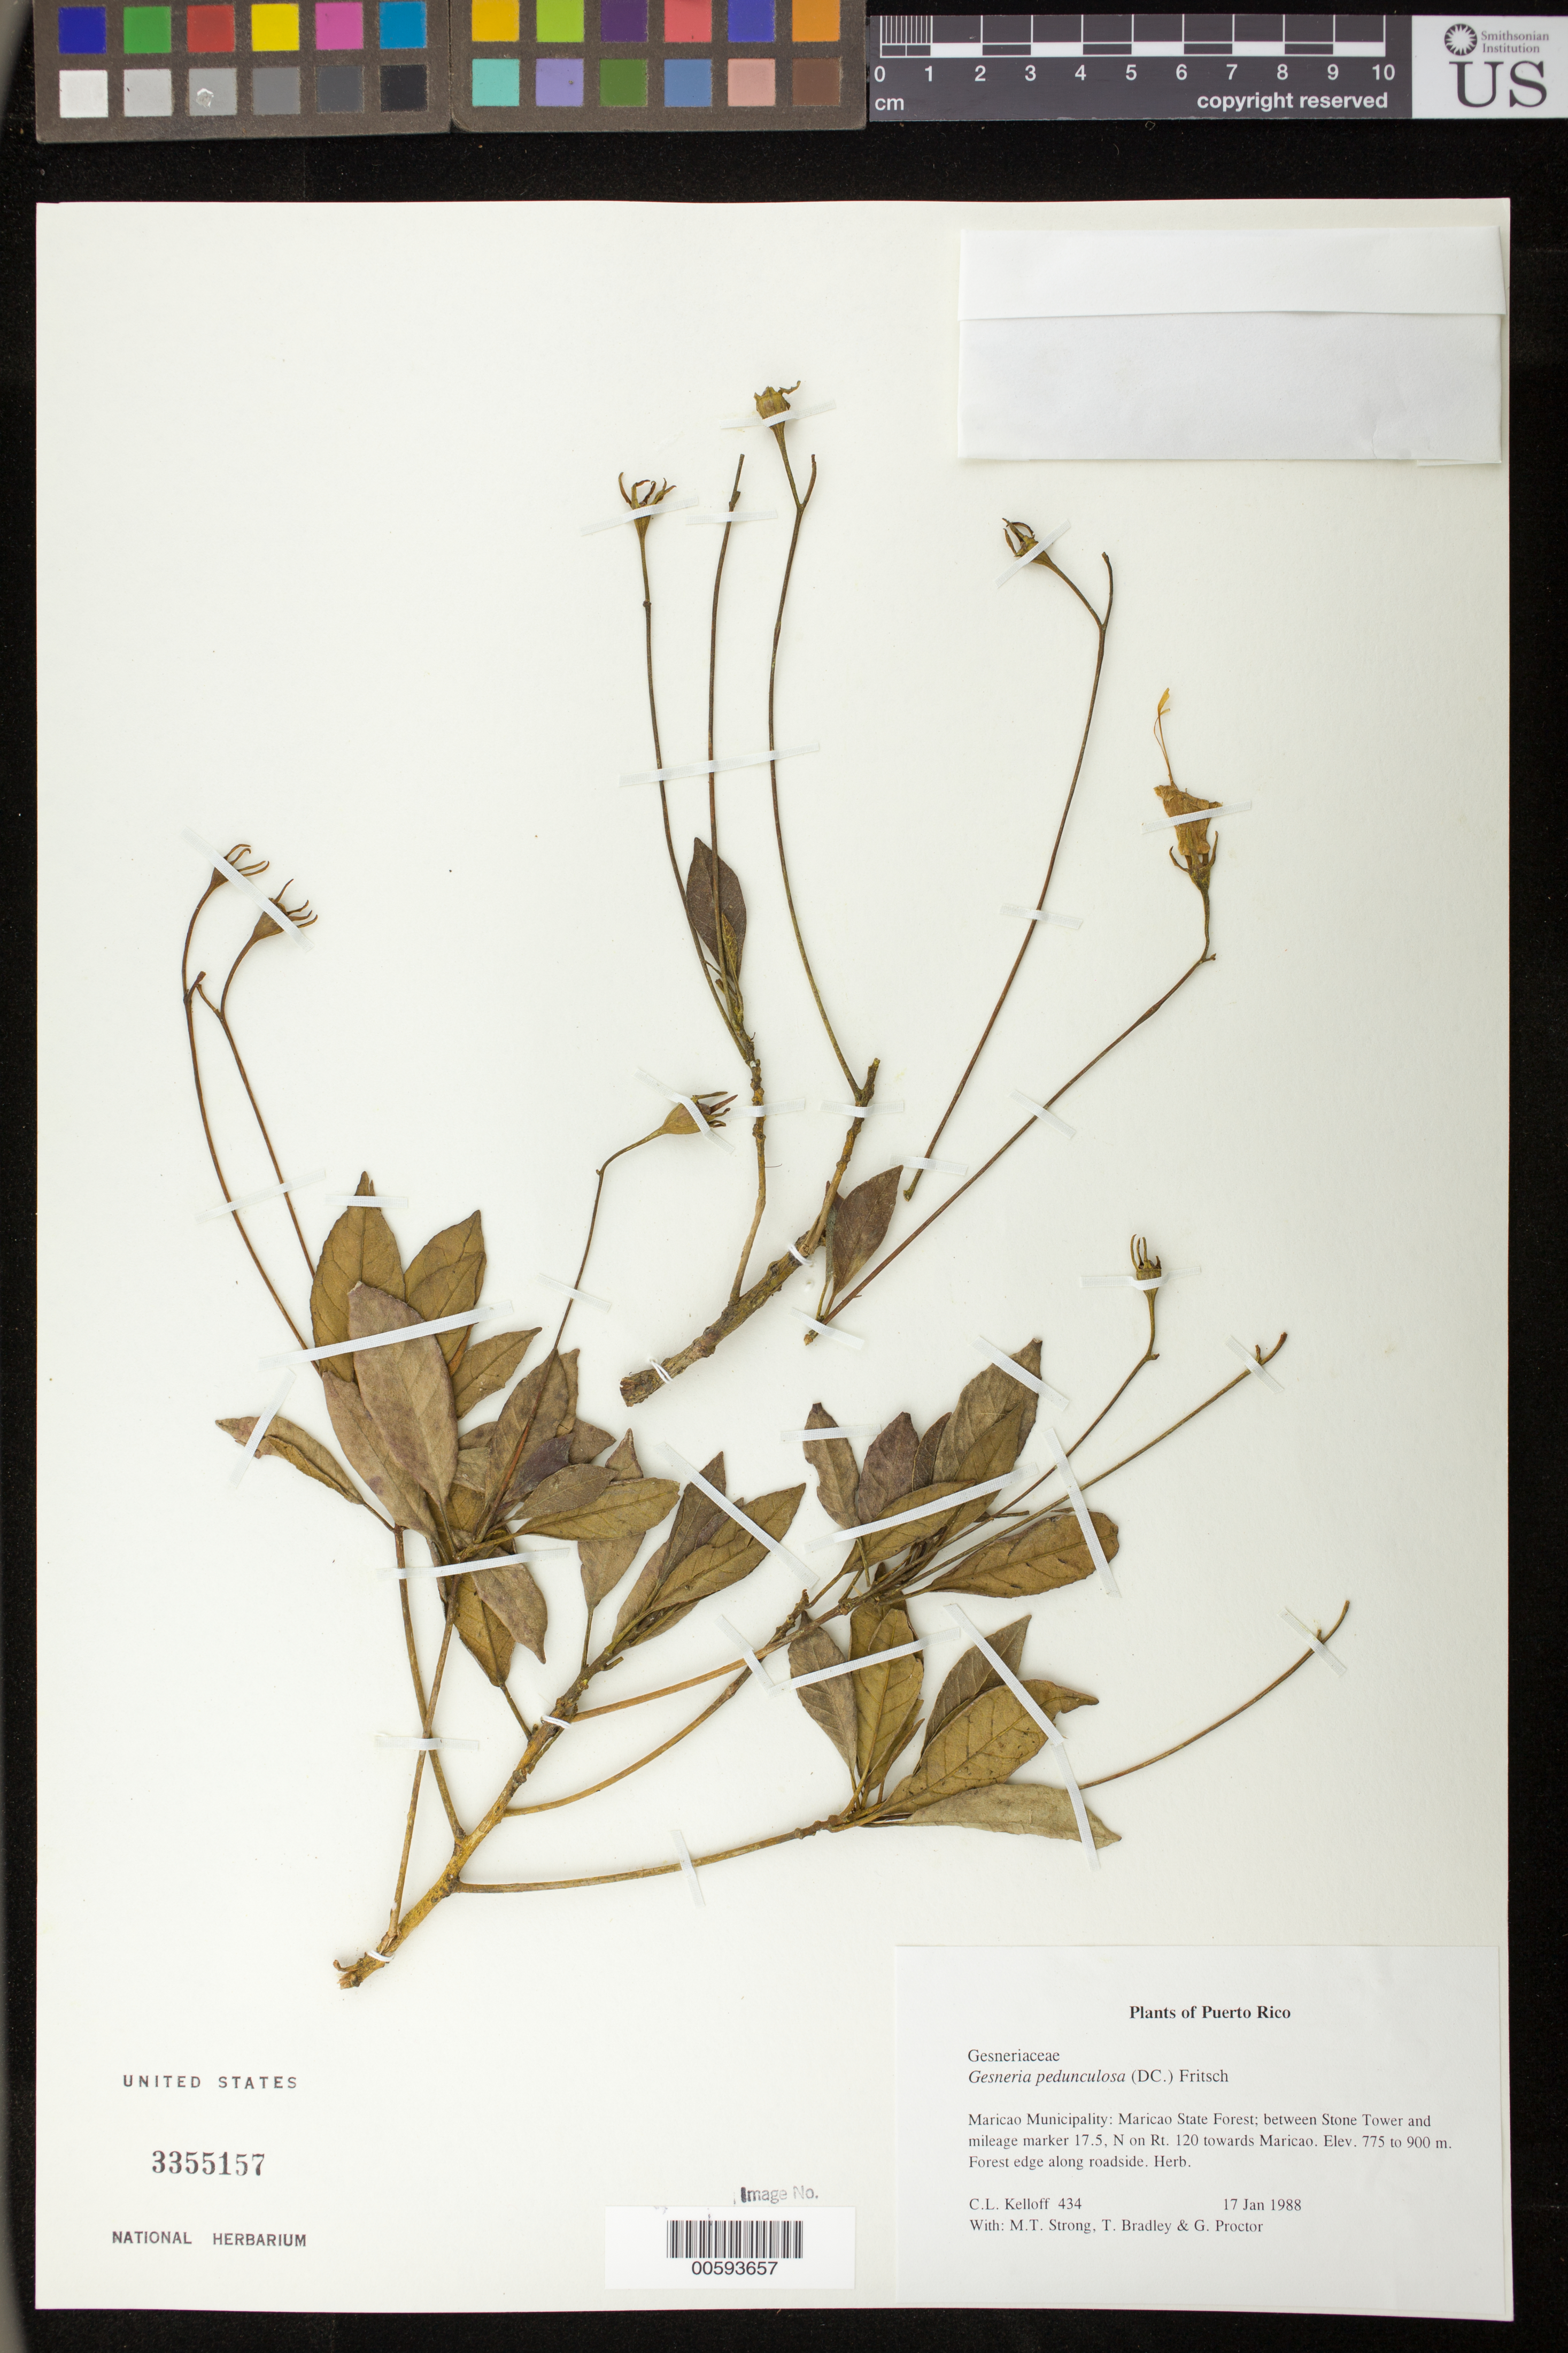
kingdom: Plantae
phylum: Tracheophyta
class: Magnoliopsida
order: Lamiales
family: Gesneriaceae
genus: Gesneria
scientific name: Gesneria pedunculosa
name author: (DC.) Fritsch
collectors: C. L. Kelloff, M. T. Strong, T. Bradley & G. Proctor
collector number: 434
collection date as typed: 17 Jan 1988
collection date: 1988-01-17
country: Puerto Rico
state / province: Maricao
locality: Maricao Municipality: Maricao State Forest; between Stone Tower and mileage marker 17.5, N on Rt. 120 towards Maricao.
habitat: Forest edge along roadside.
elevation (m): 775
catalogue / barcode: US 3355157